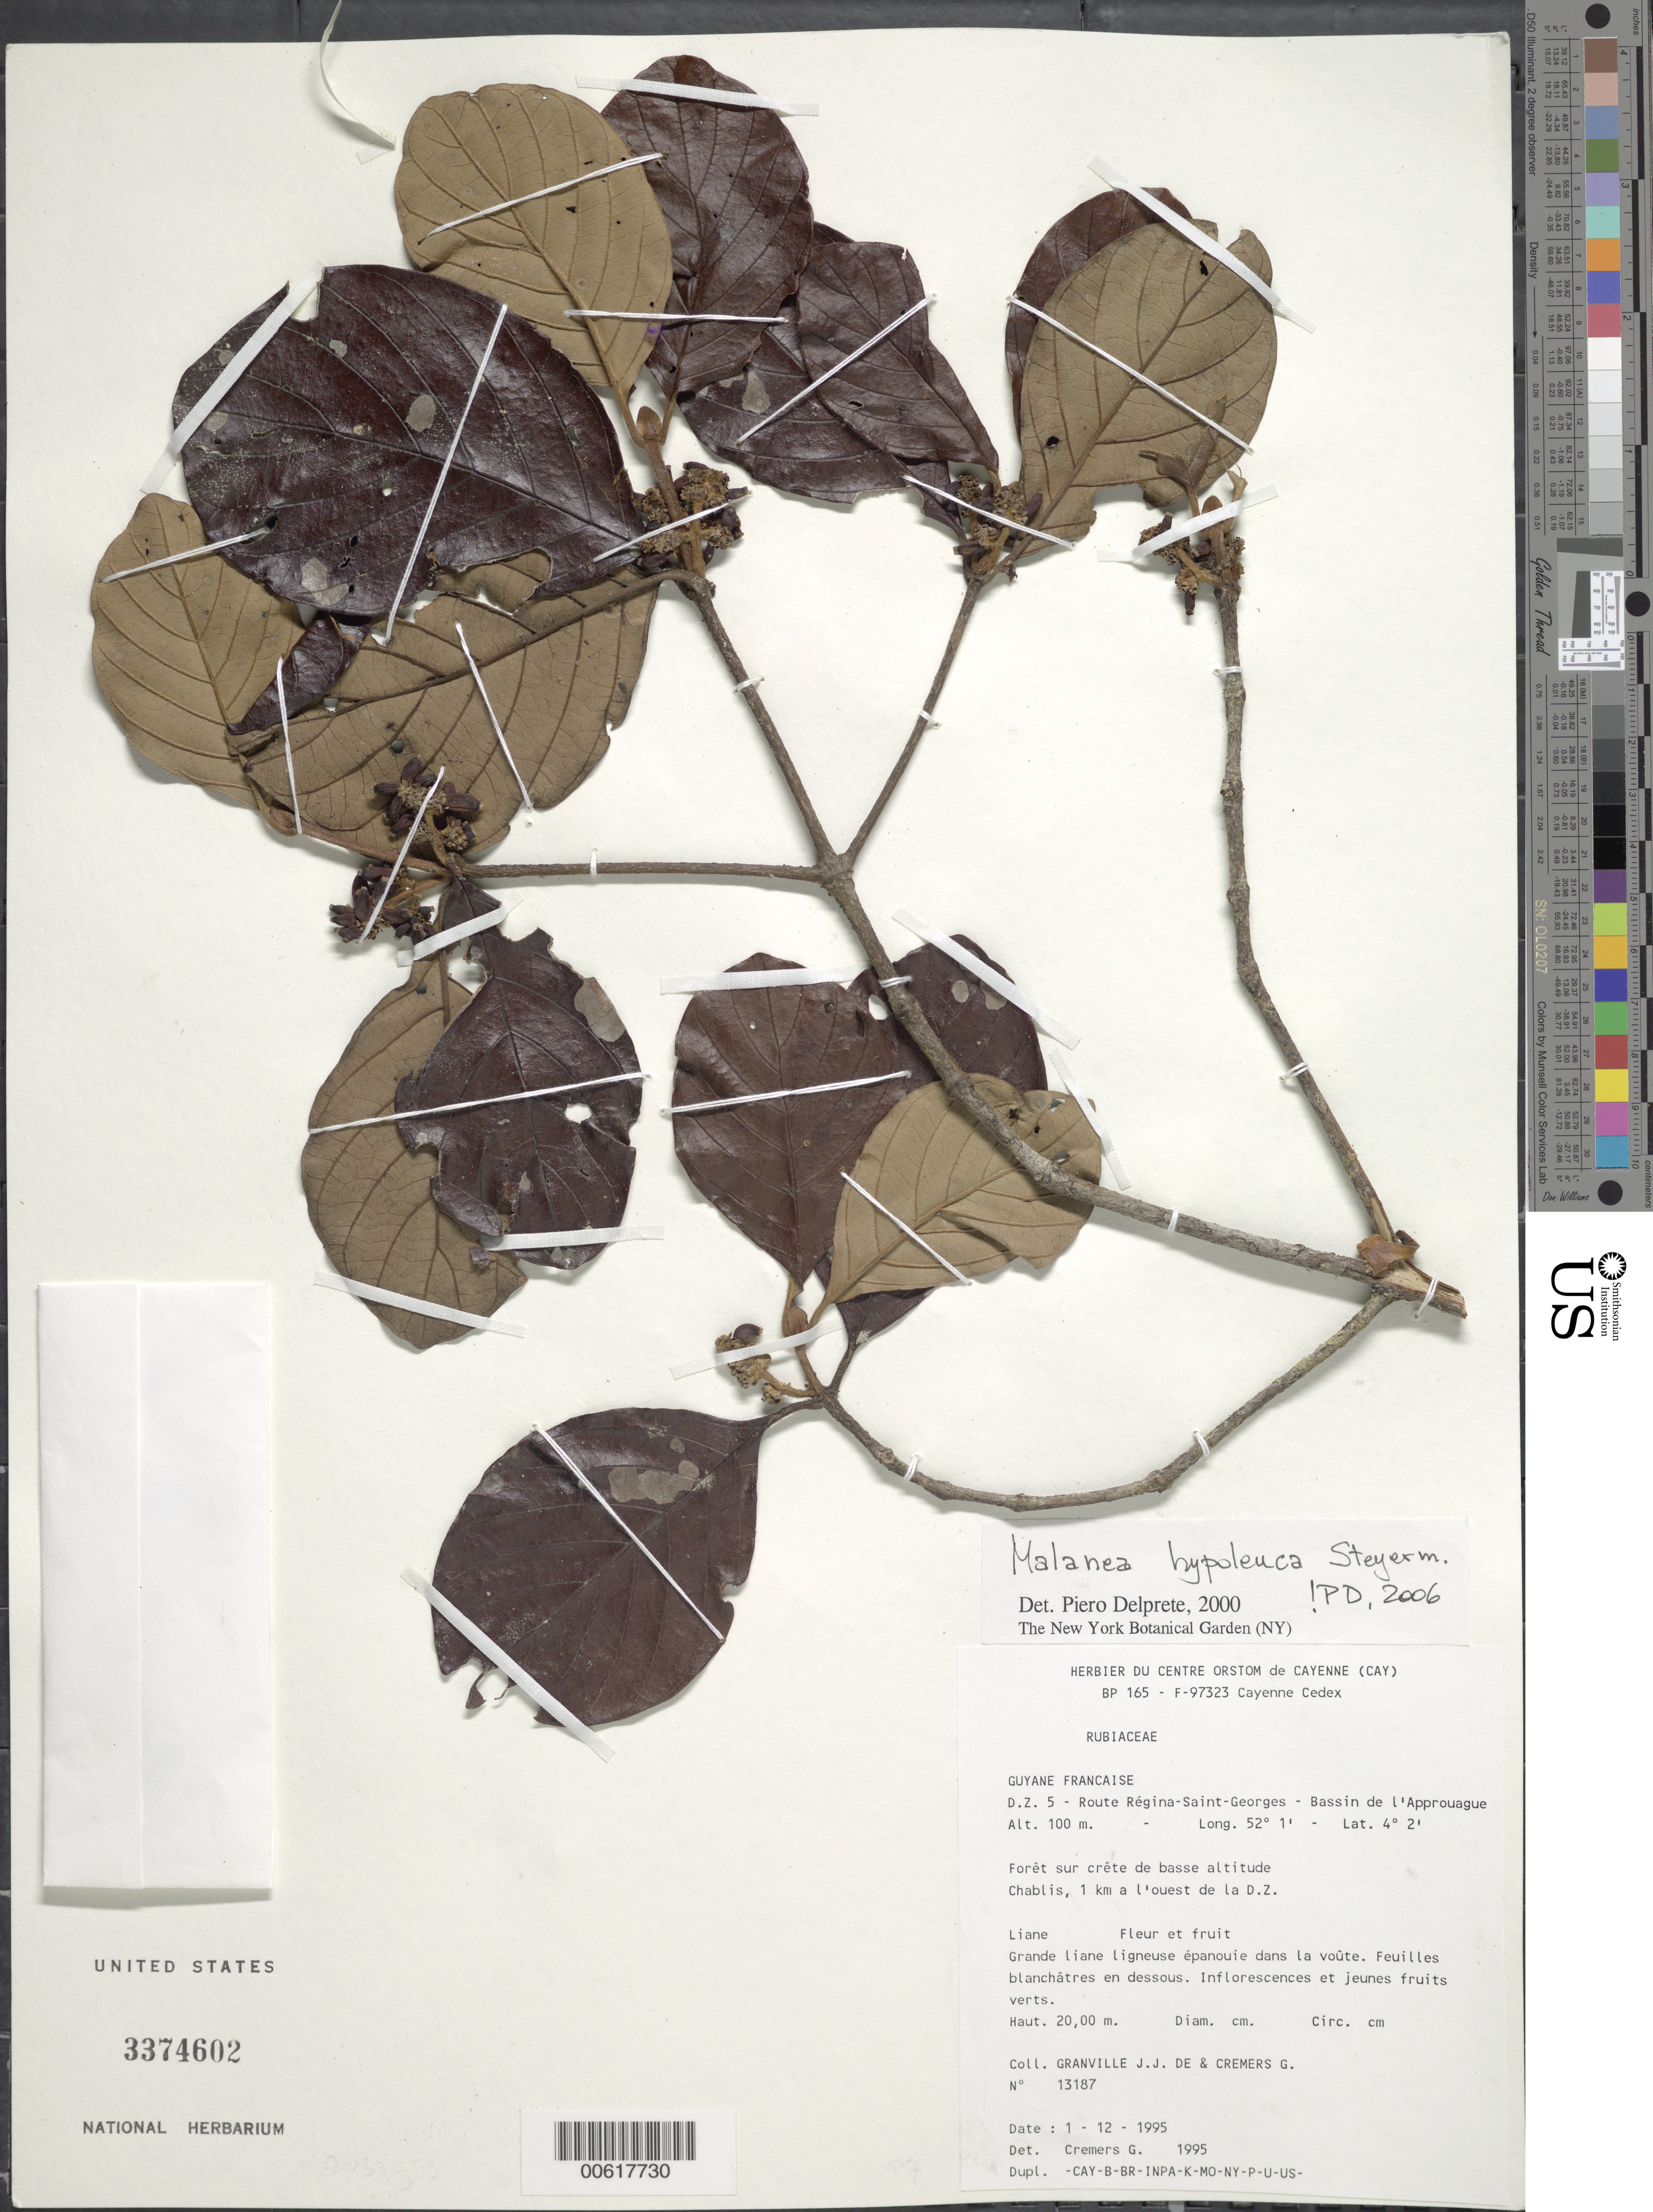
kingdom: Plantae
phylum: Tracheophyta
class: Magnoliopsida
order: Gentianales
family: Rubiaceae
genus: Malanea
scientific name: Malanea hypoleuca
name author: Steyerm.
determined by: Delprete, P. G., Herb. de Guyane Cay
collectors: J.-J. de Granville & G. Cremers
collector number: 13187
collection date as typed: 1-Dec-95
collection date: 1995-12-01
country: French Guiana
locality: Route Regina-Saint-Georges, D.Z. 5, Bassin de l'Approuague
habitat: Forêt sur crête de basse altitude; chablis, 1 km l'ouest de la D.Z.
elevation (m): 100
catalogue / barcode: US 3374602